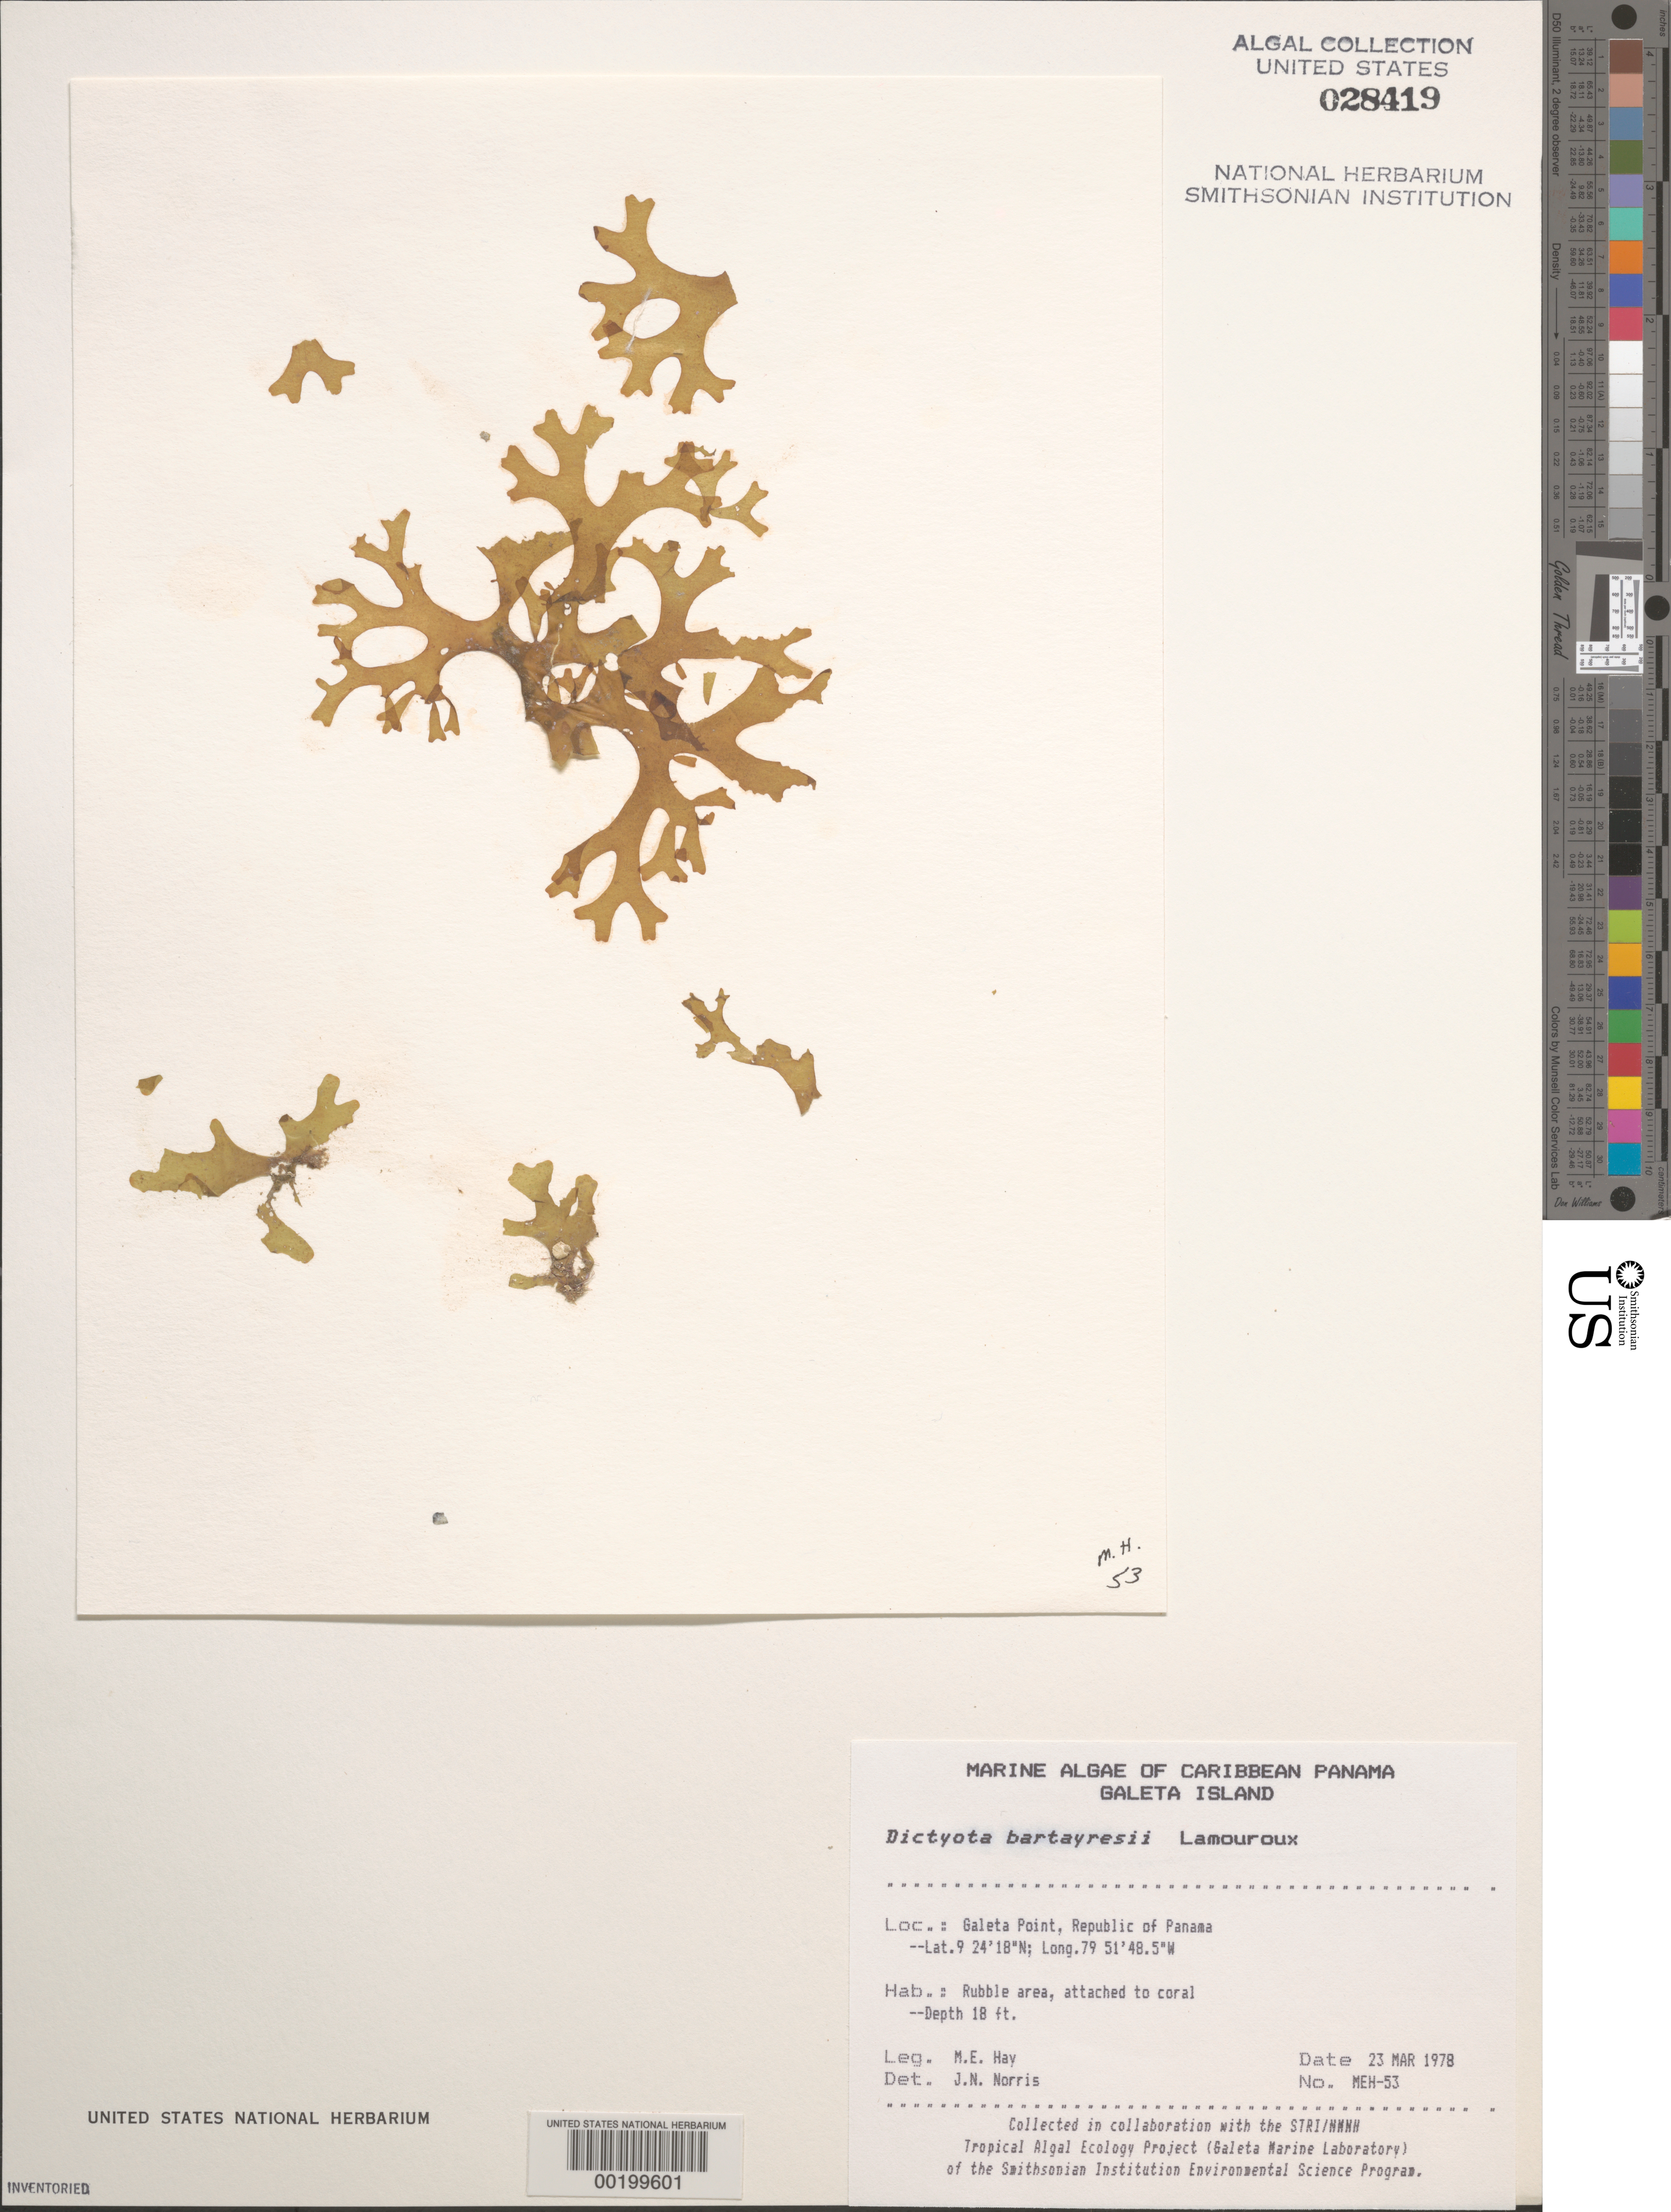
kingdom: Chromista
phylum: Ochrophyta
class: Phaeophyceae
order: Dictyotales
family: Dictyotaceae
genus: Dictyota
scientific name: Dictyota bartayresiana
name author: J.V.Lamouroux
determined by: Norris, James N.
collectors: M. E. Hay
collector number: MEH-53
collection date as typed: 23 Mar 1978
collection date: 1978-03-23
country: Panama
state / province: Colón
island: Galeta Island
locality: Galeta Point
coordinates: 9 24' 18" N, 79 51' 48.5" W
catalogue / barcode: US 28419